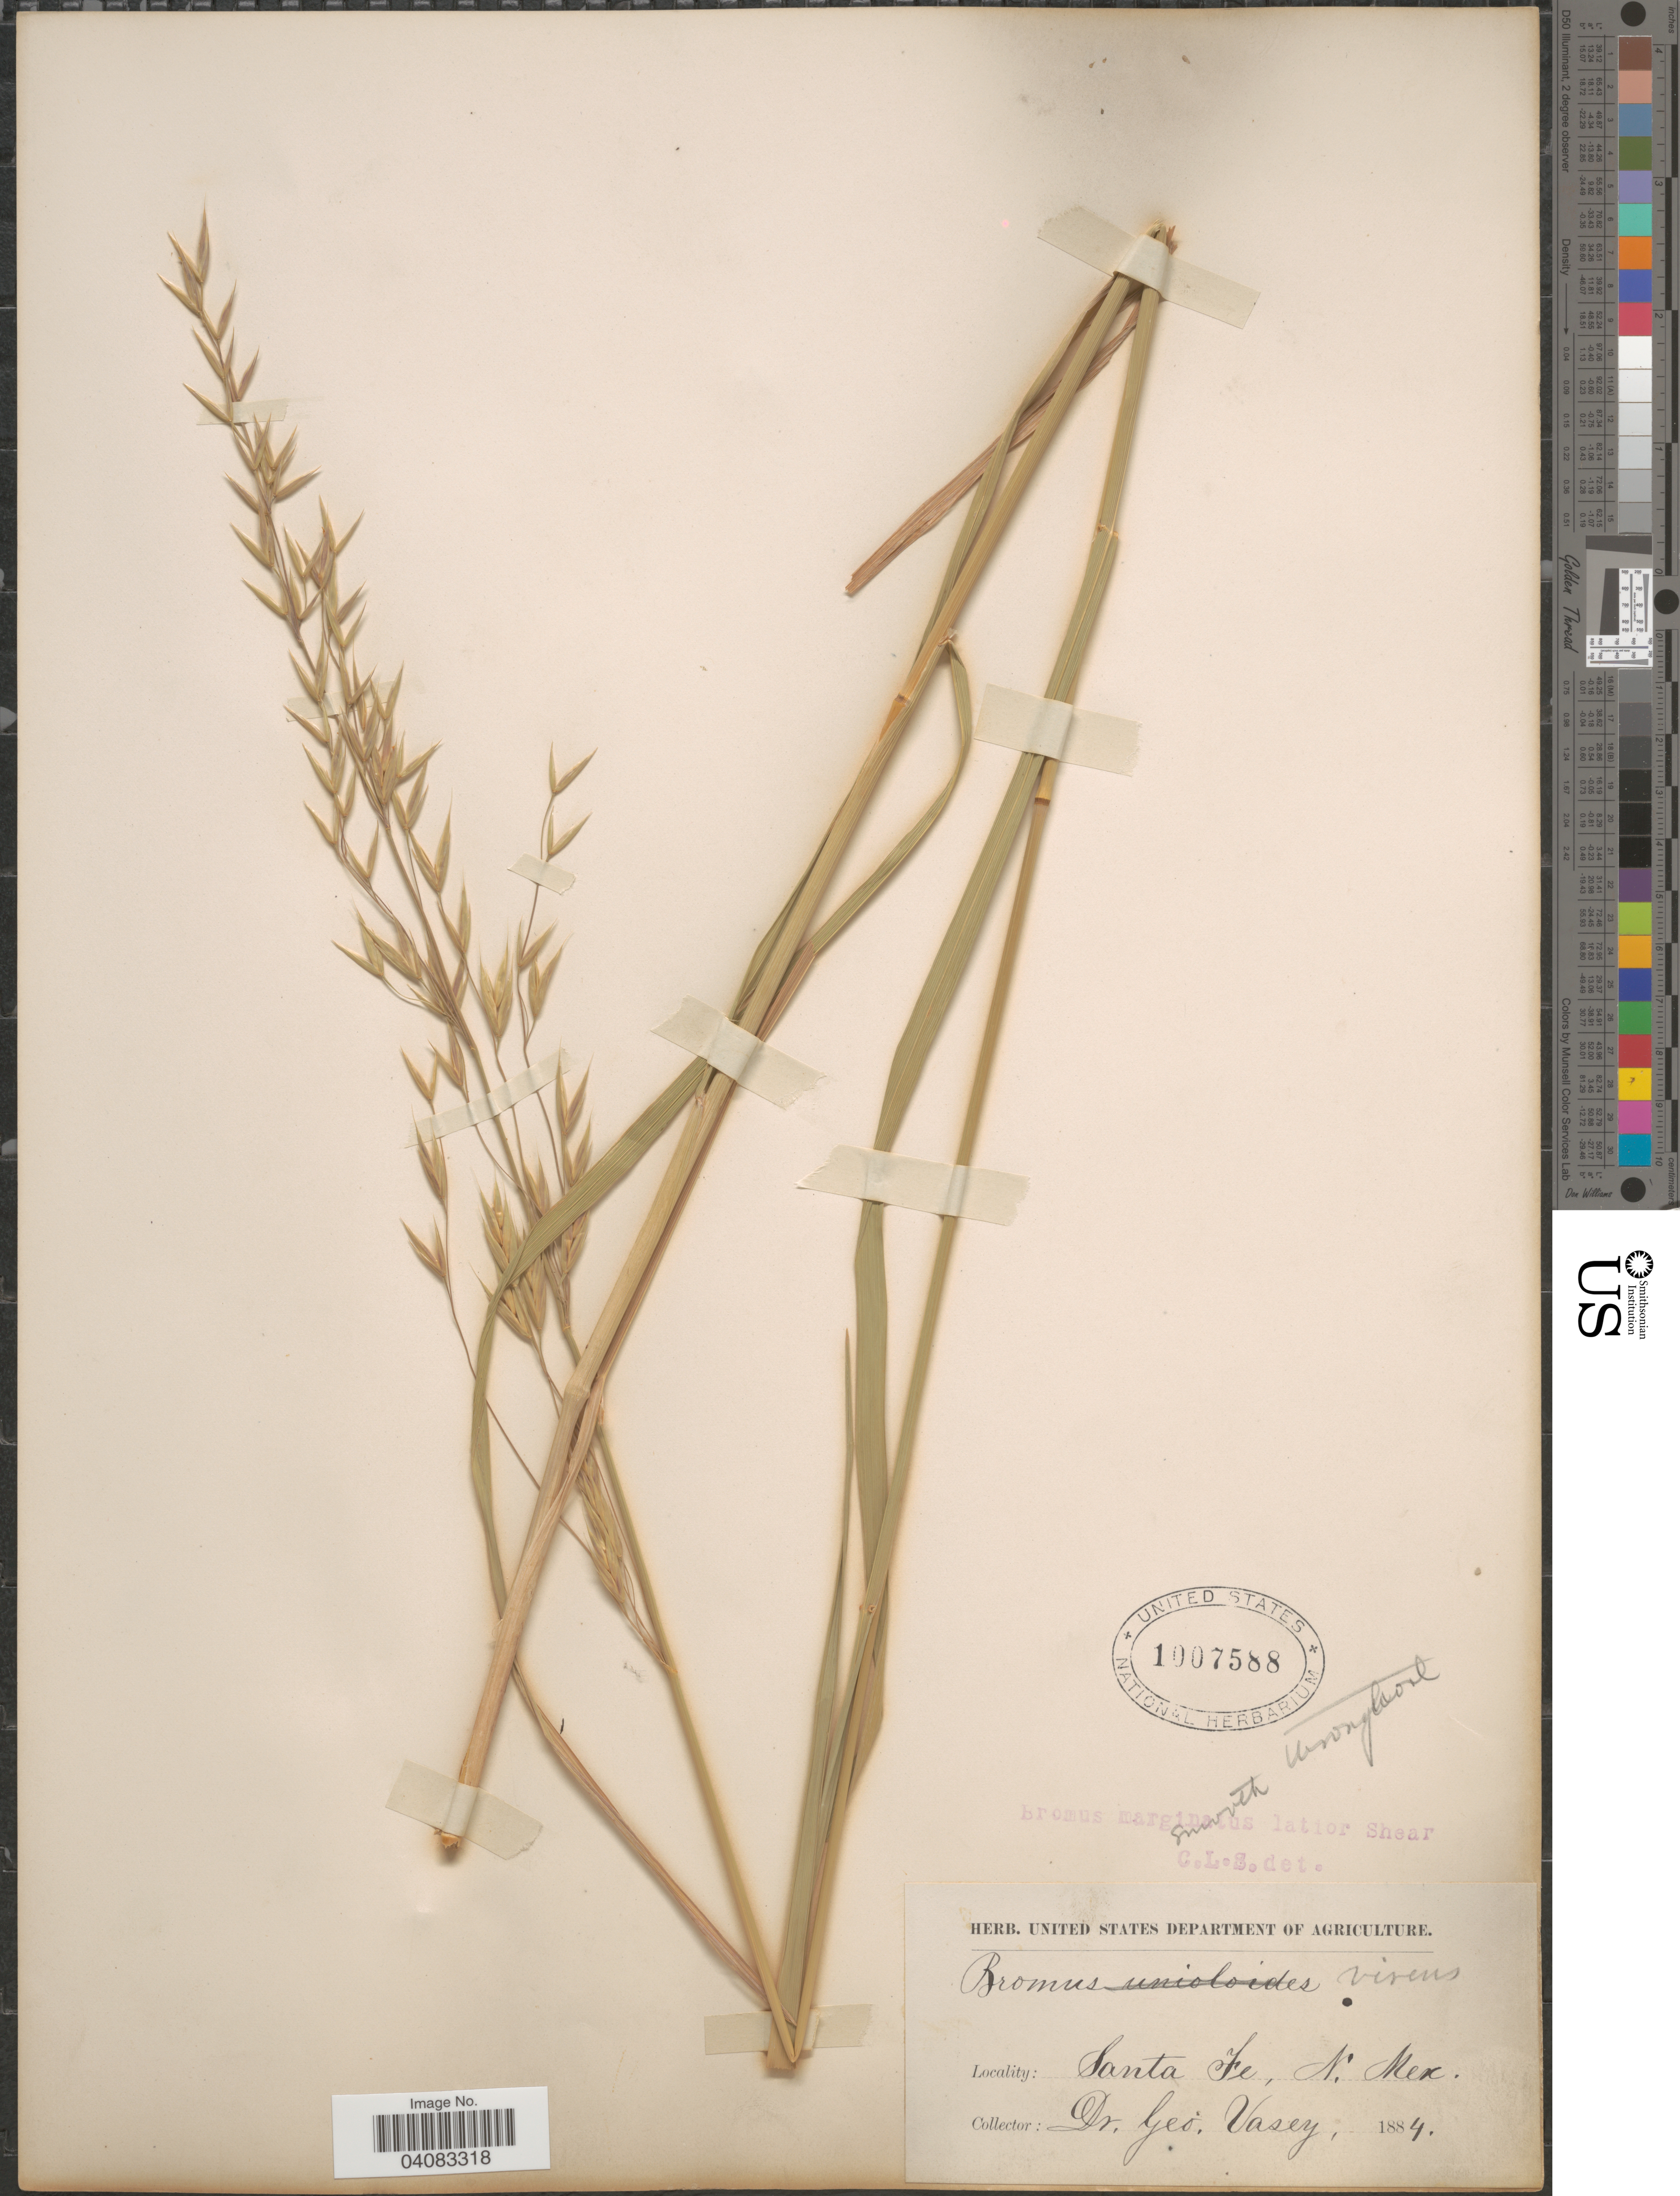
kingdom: Plantae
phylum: Tracheophyta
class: Liliopsida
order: Poales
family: Poaceae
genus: Bromus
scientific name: Bromus marginatus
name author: Nees ex Steud.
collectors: G. Vasey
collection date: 1884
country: United States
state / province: New Mexico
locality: Santa Fe.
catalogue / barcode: US 1007588